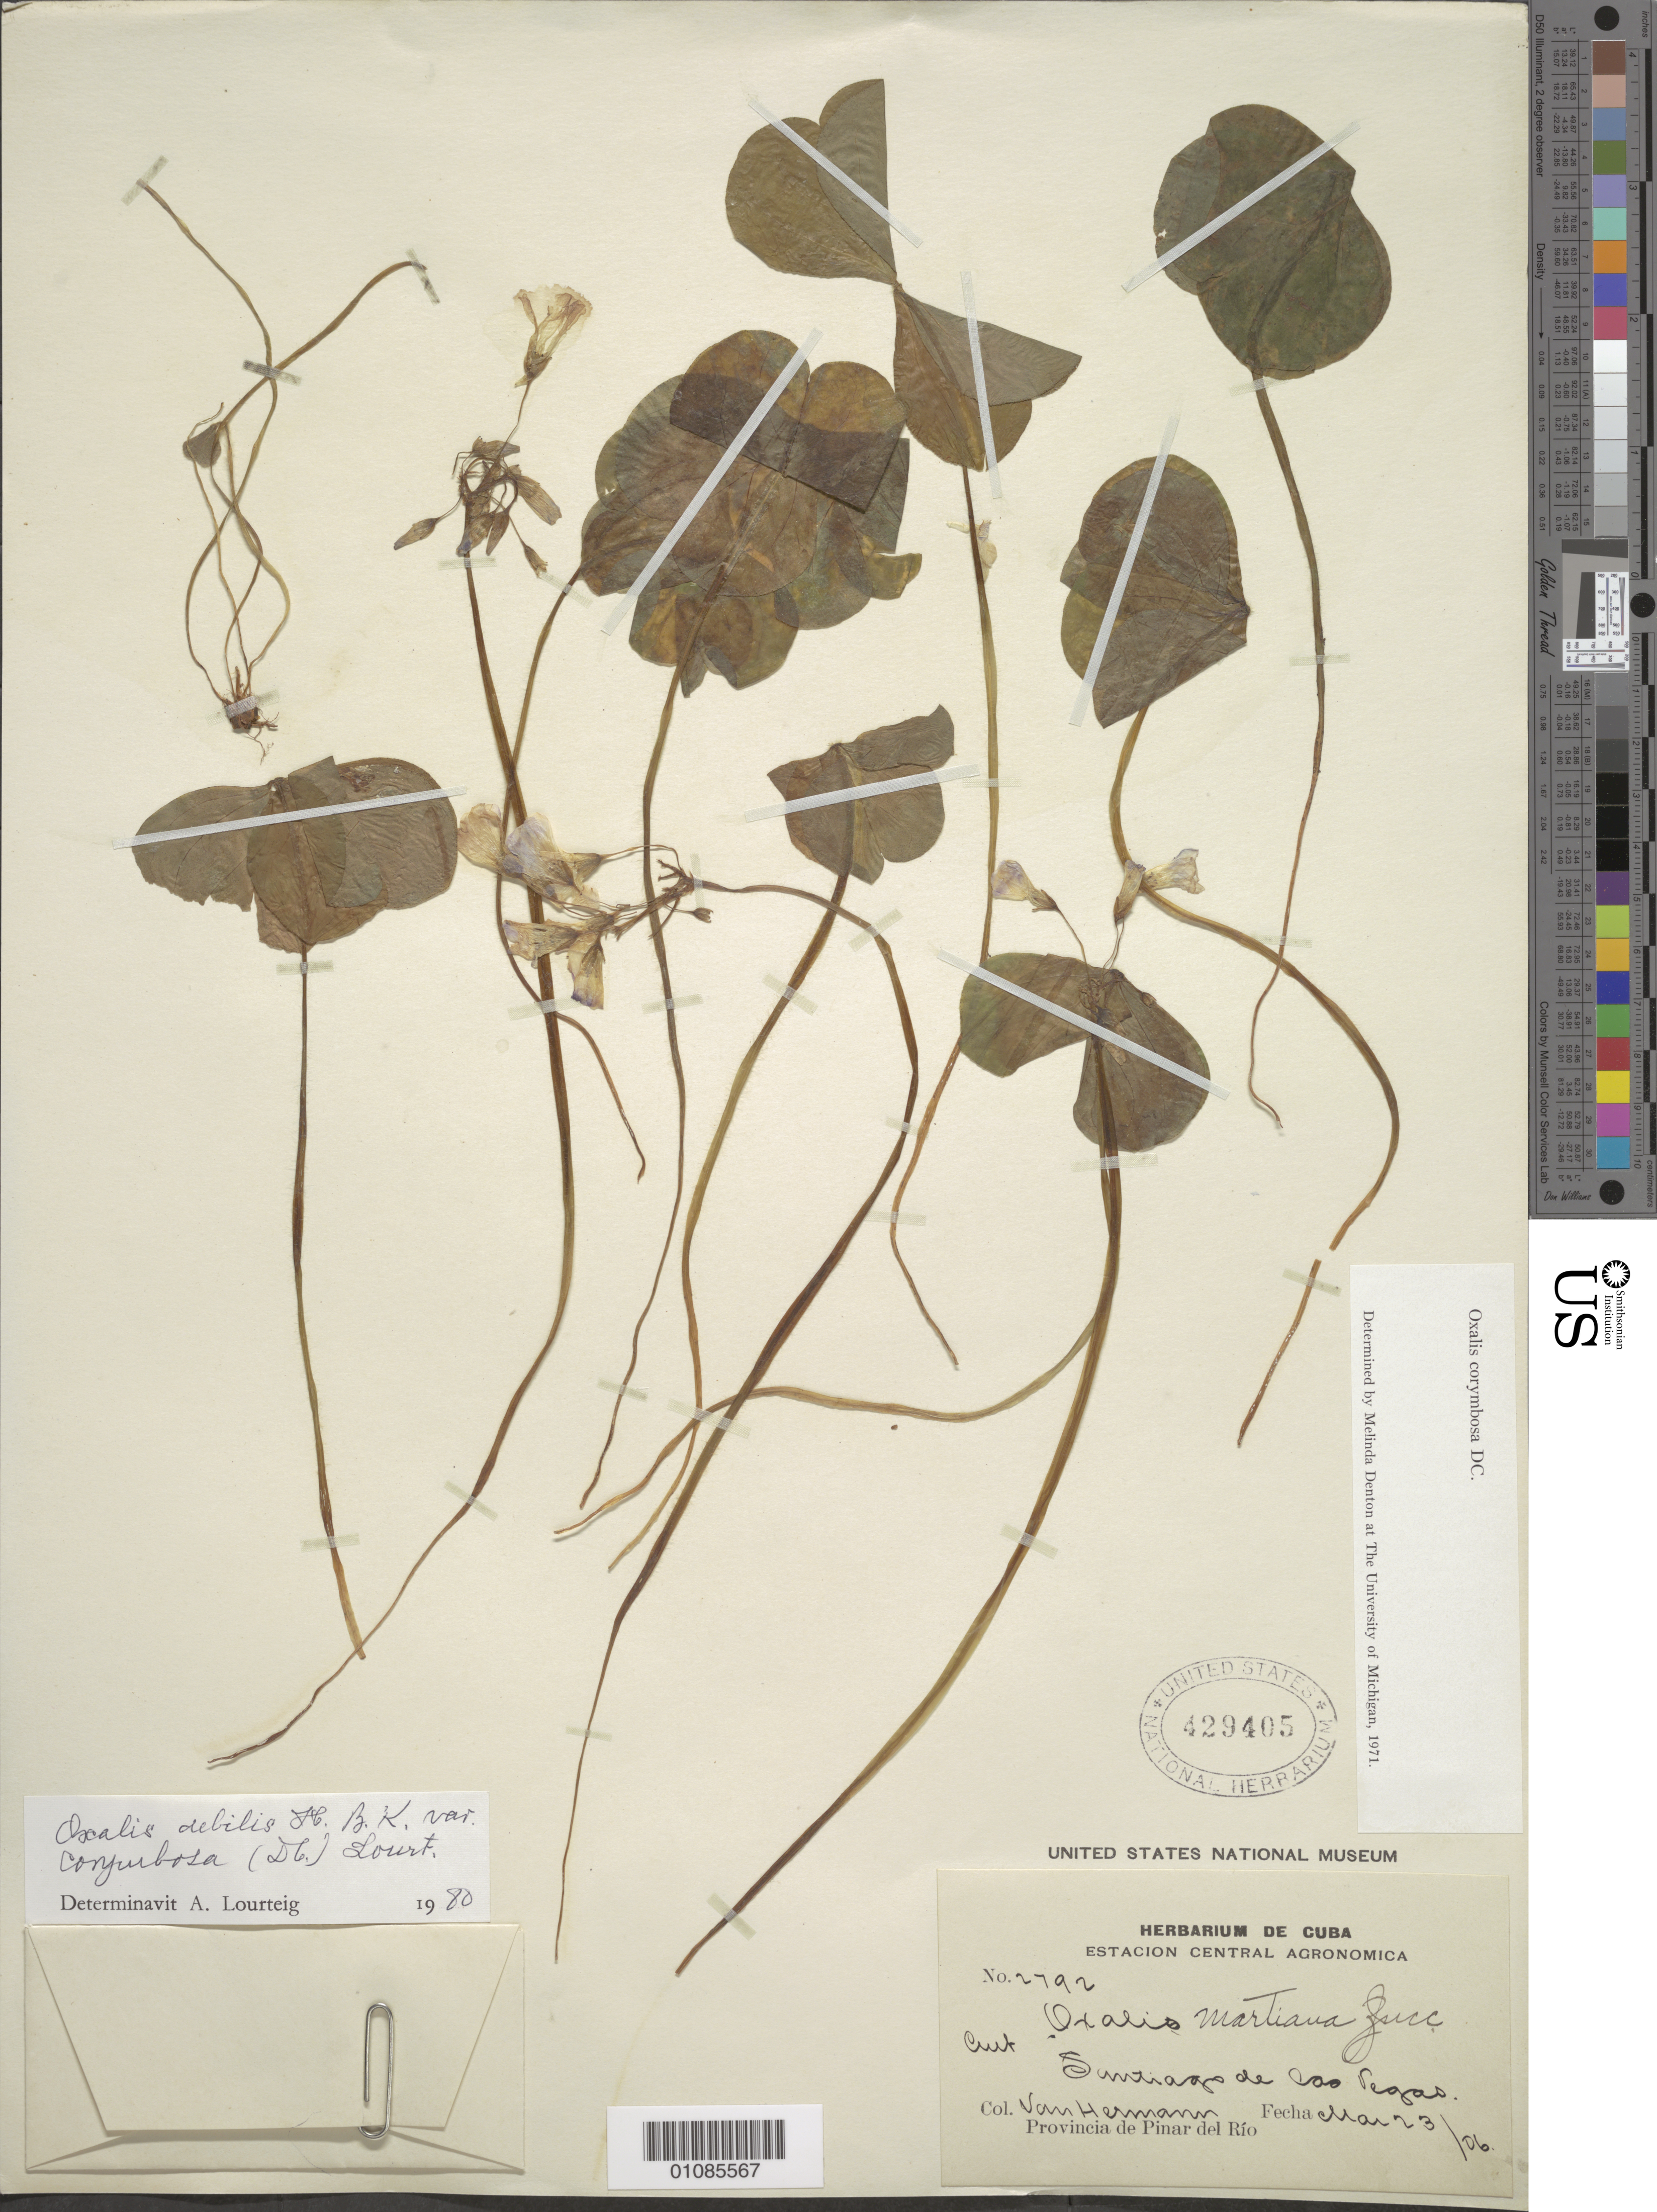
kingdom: Plantae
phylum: Tracheophyta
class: Magnoliopsida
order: Oxalidales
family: Oxalidaceae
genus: Oxalis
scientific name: Oxalis debilis var. corymbosa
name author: (DC.) Lourteig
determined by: Lourteig, A.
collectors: H. A. Van Hermann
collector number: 2792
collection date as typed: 23 Mar 1906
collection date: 1906-03-23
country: Cuba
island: Cuba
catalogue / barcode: US 429405